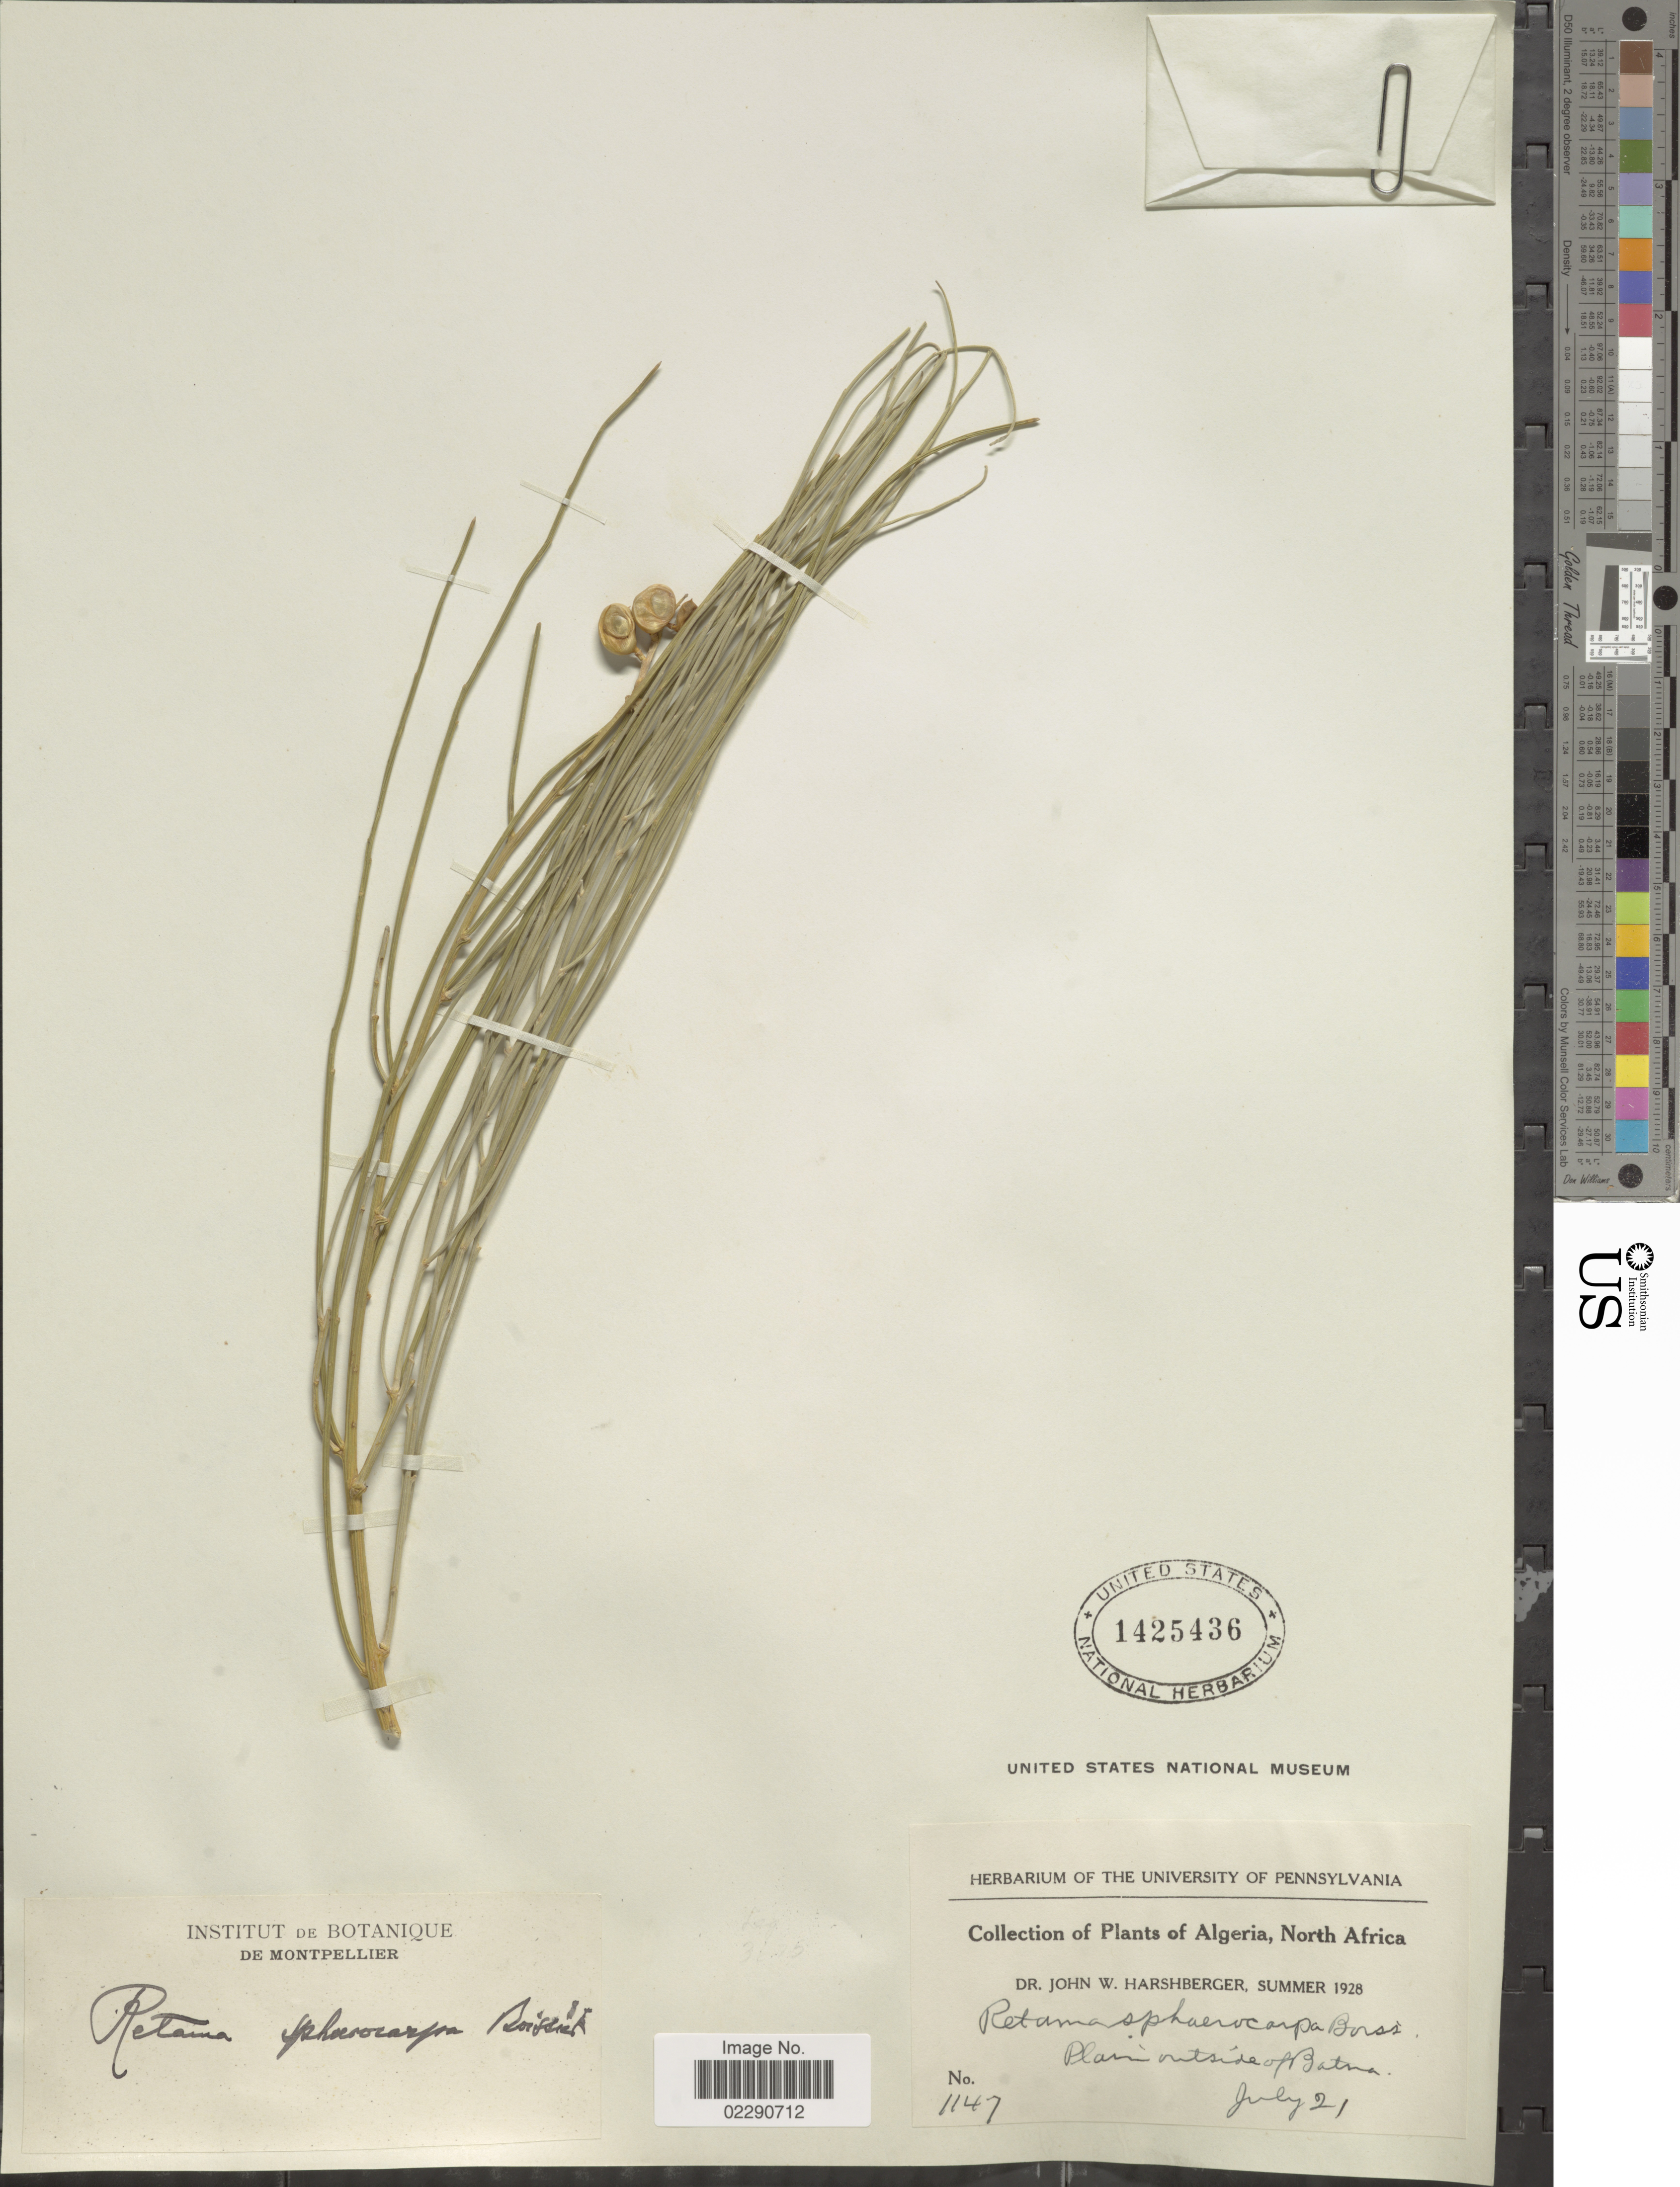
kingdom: Plantae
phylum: Tracheophyta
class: Magnoliopsida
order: Fabales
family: Fabaceae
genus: Retama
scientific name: Retama sphaerocarpa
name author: (L.) Boiss.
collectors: J. W. Harshberger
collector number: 1147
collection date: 1928-07-21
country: Algeria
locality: North Africa, Plain outside of Batra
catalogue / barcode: US 1425436